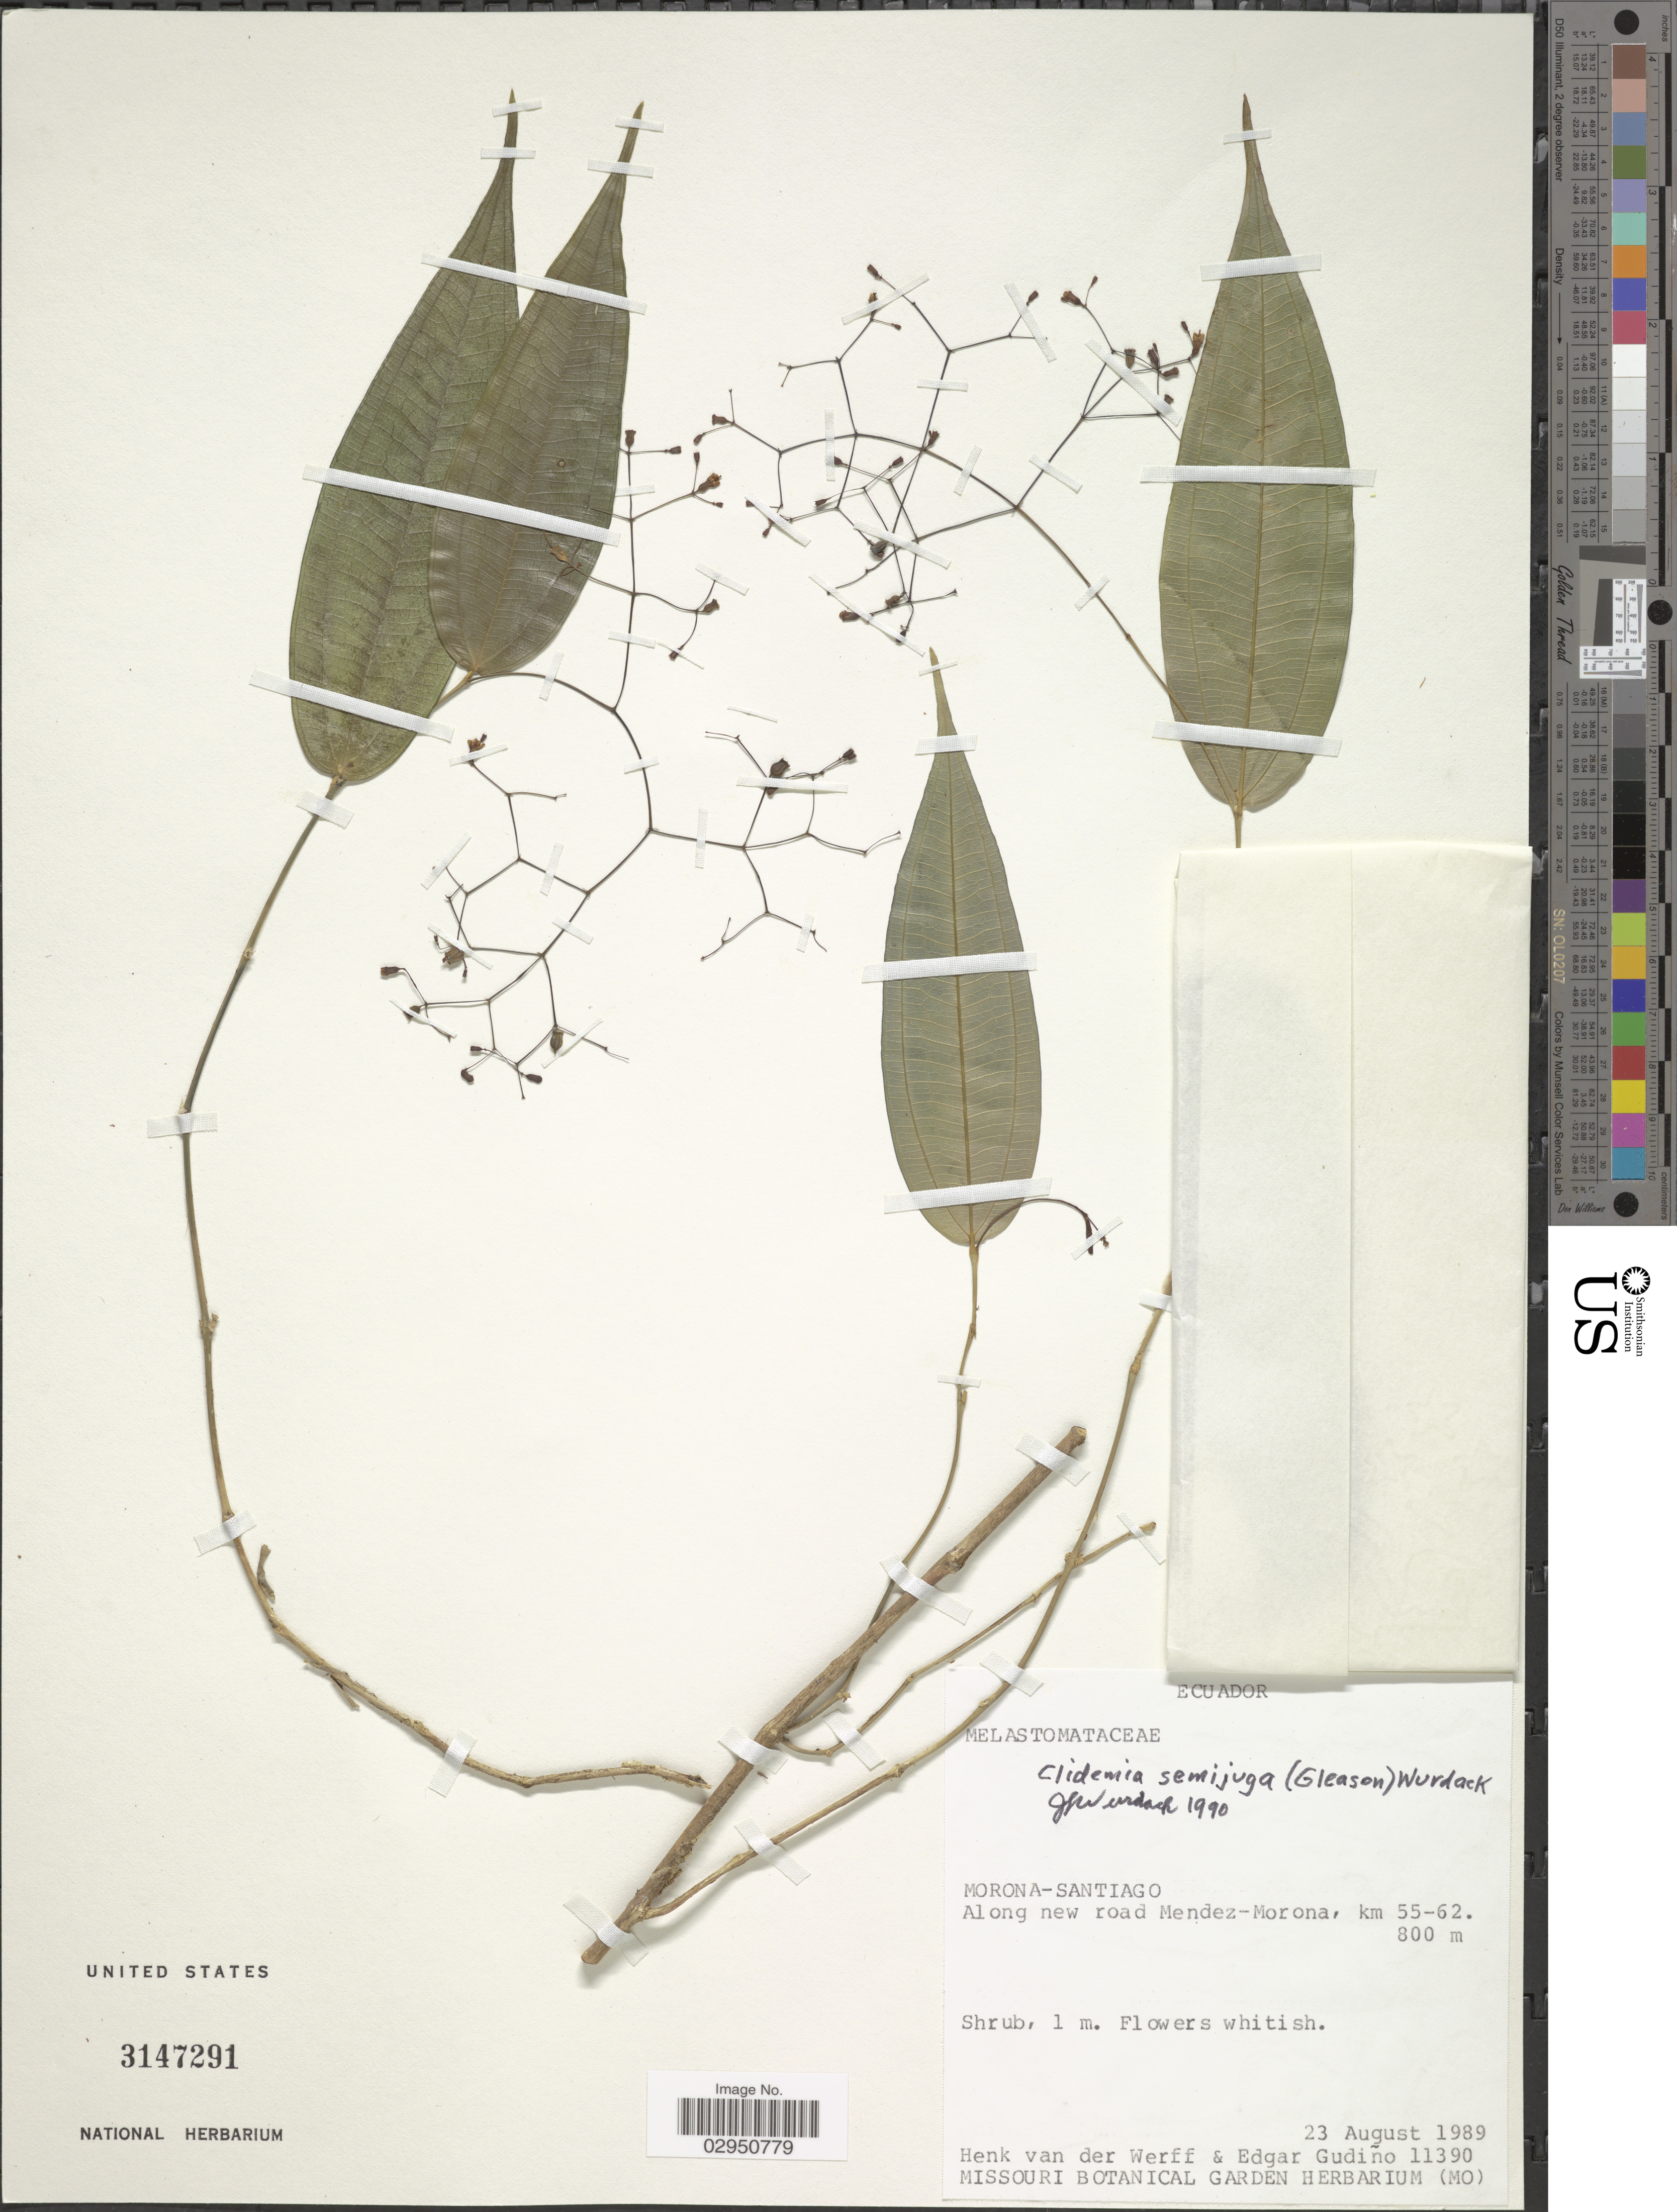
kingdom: Plantae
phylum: Tracheophyta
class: Magnoliopsida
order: Myrtales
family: Melastomataceae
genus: Clidemia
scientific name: Clidemia semijuga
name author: (Gleason) Wurdack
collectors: H. van der Werff & E. Gudiño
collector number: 11390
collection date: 1989-08-23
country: Ecuador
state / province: Morona-Santiago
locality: Along new road Mendez-Morona, km 55-62.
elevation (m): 800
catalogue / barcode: US 3147291